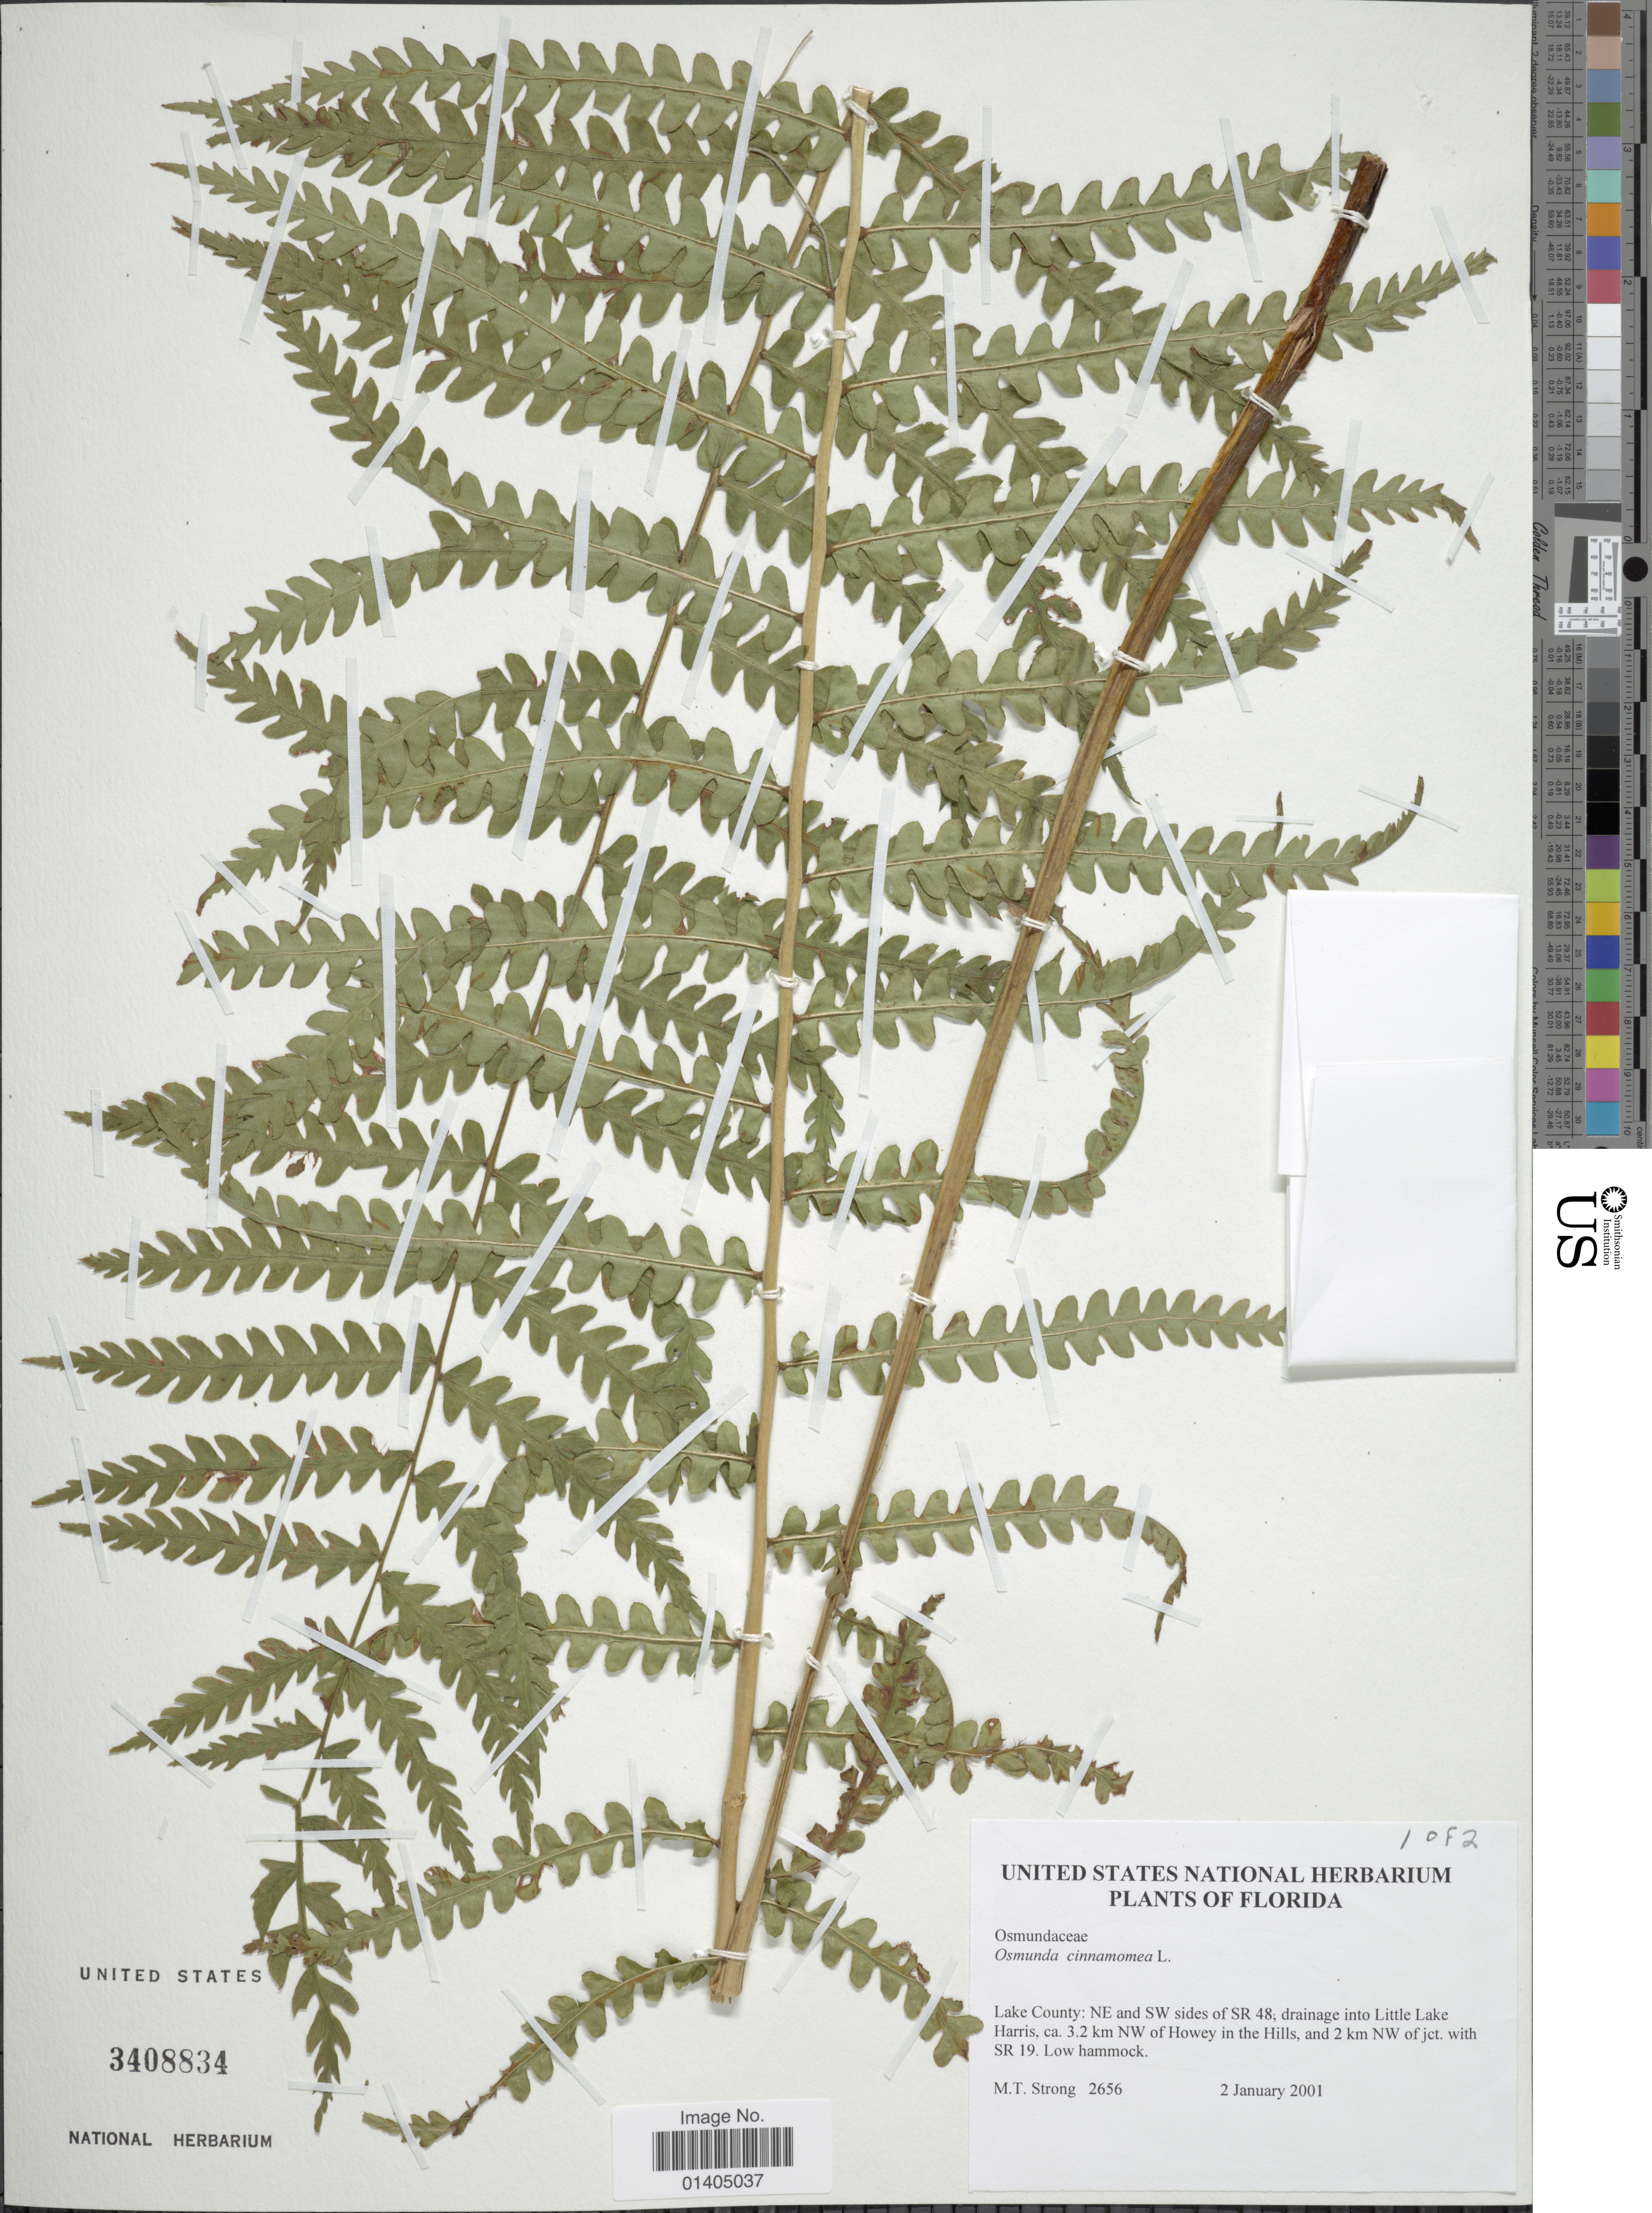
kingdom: Plantae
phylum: Tracheophyta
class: Polypodiopsida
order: Osmundales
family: Osmundaceae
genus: Osmundastrum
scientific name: Osmundastrum cinnamomeum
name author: (L.) C. Presl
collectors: M. T. Strong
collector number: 2656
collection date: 2001-01-02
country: United States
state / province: Florida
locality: Lake County: NE and SW of SR 48; drainage into Little Lake Harris, ca 3.2 km NW ofHowey in the Hills, and 2 km NW of jct, with SR 19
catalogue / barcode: US 3408834